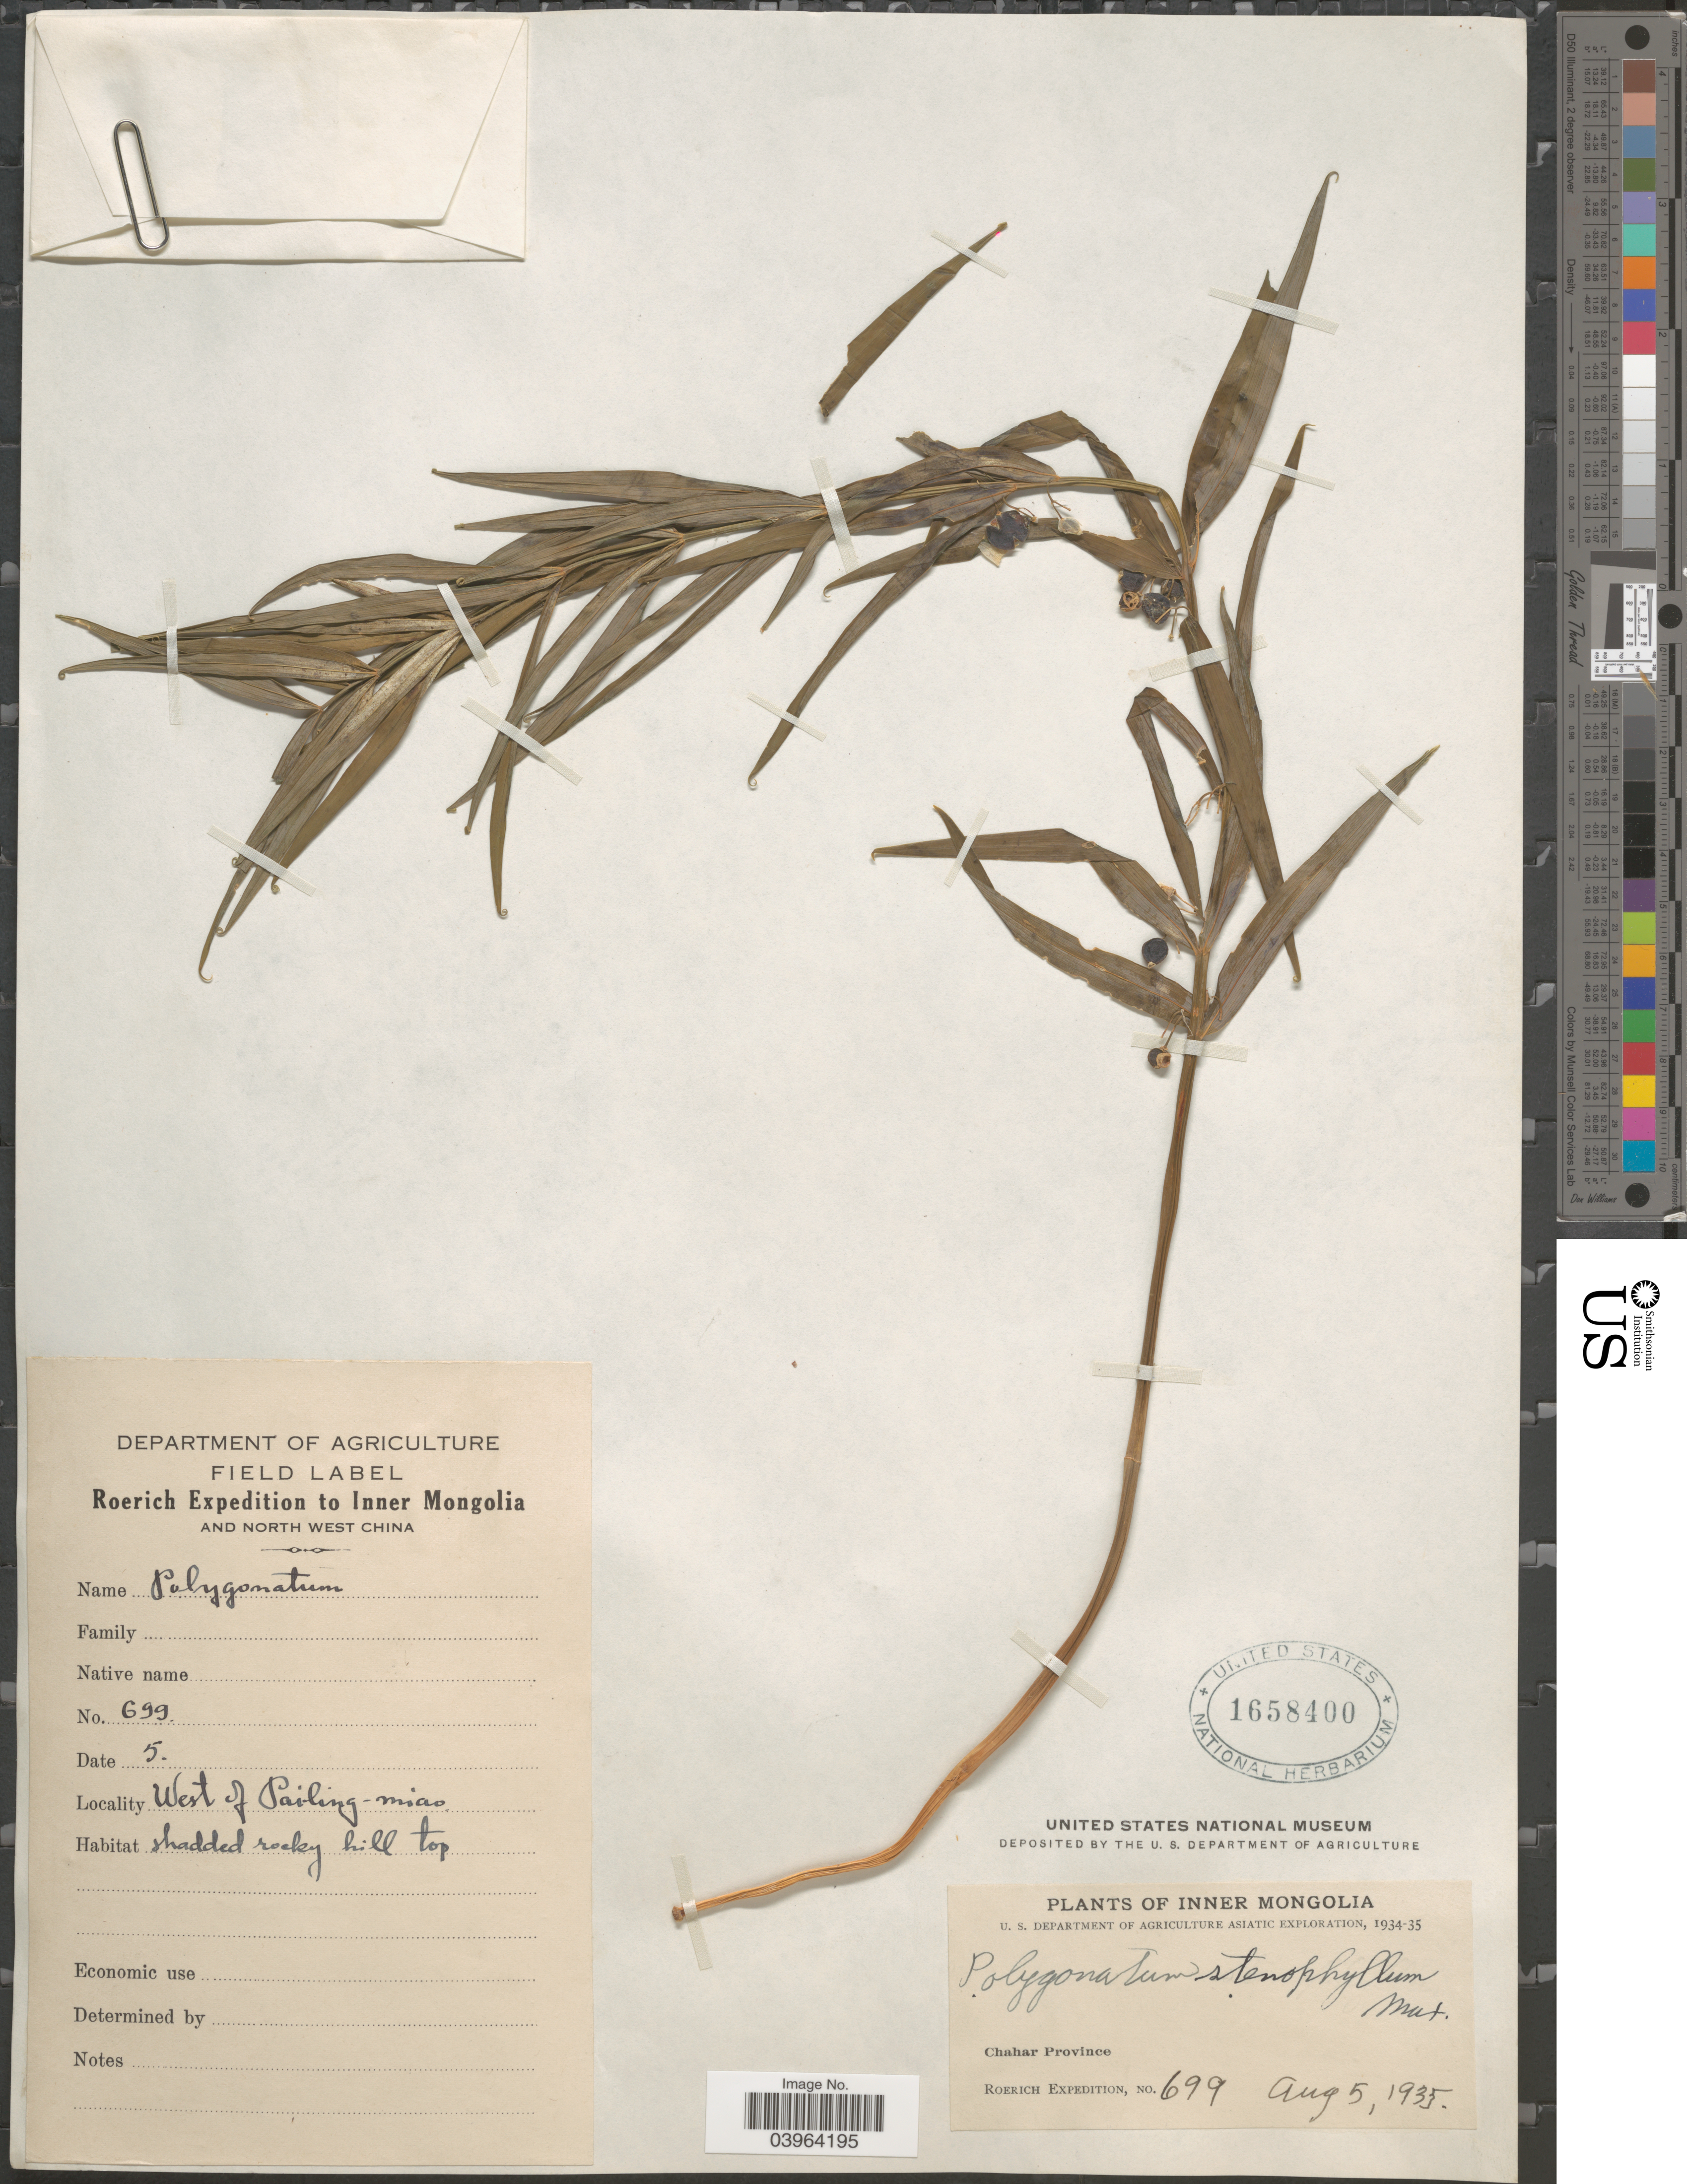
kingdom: Plantae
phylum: Tracheophyta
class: Liliopsida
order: Asparagales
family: Asparagaceae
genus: Polygonatum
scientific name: Polygonatum stenophyllum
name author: Maxim.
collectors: Roerich Expedition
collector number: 699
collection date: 1935-08-05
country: China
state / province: Nei Monggol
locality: Inner Mongolia and North West China. West of Pailing-miao (Bailingmiao) . Chahar Province.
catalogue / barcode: US 1658400